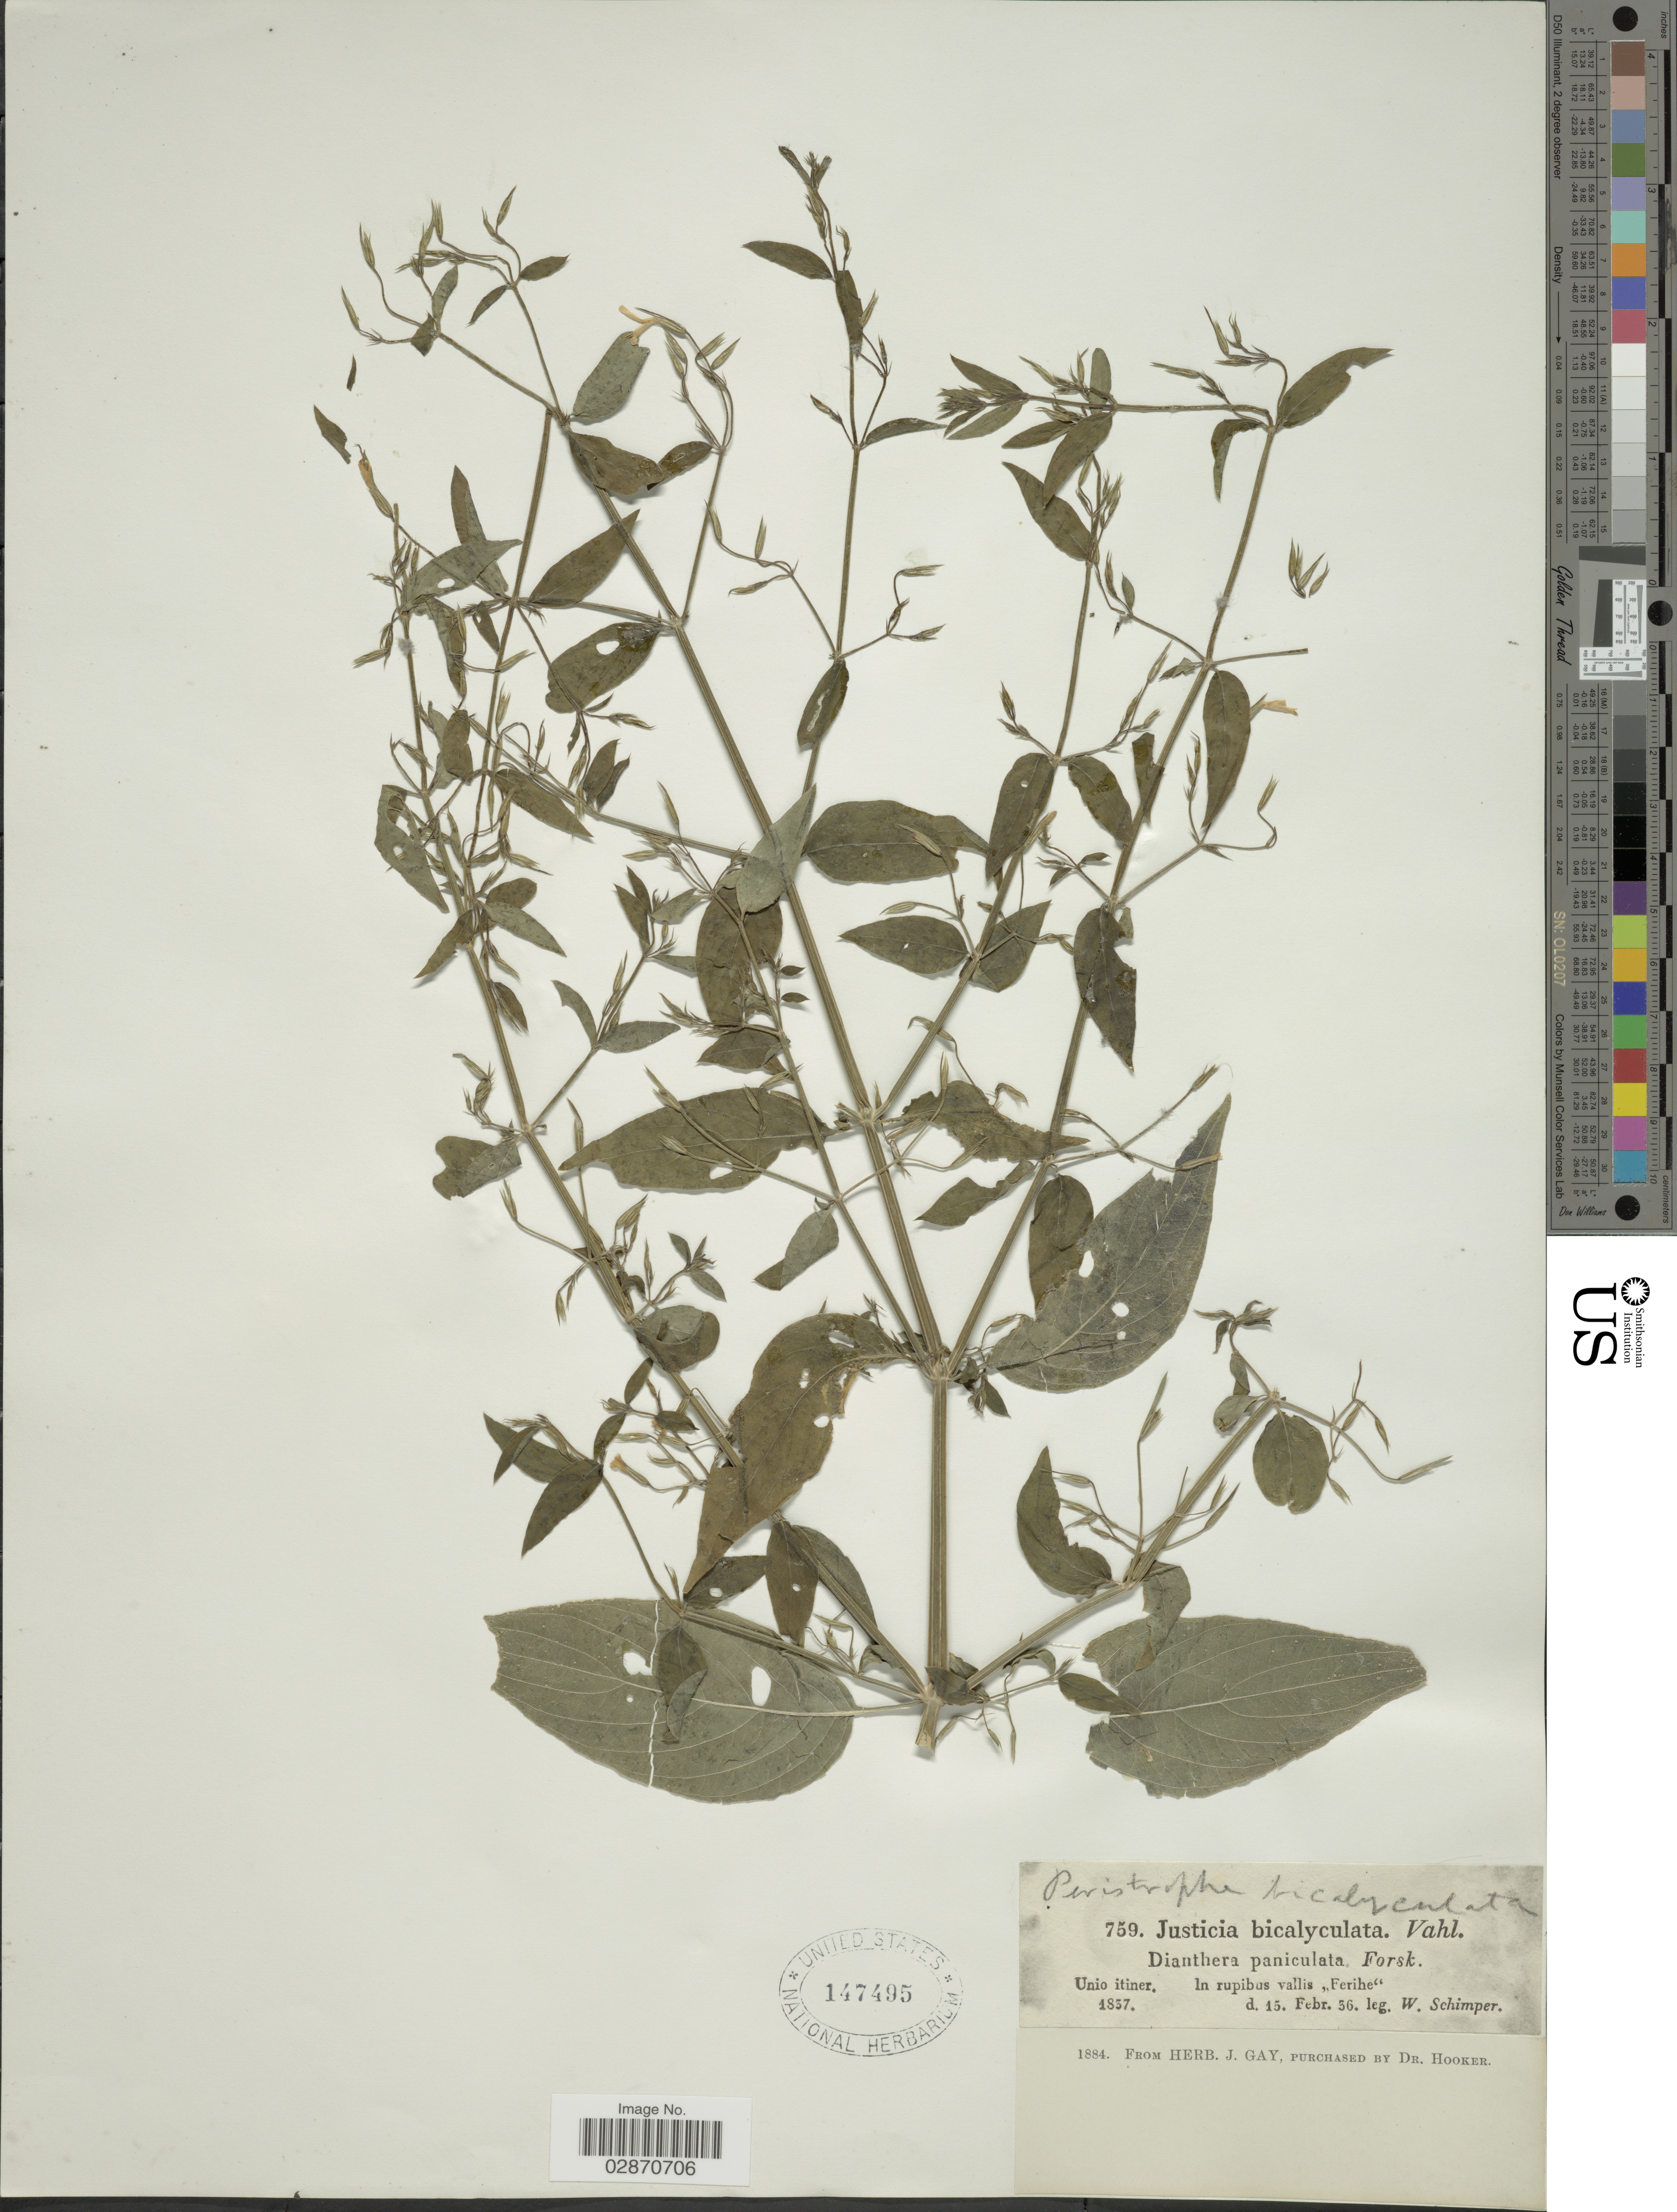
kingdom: Plantae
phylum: Tracheophyta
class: Magnoliopsida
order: Lamiales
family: Acanthaceae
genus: Peristrophe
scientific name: Peristrophe paniculata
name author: (Forssk.) Brummitt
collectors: W. Schimper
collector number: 759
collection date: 1836-02-15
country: Saudi Arabia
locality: In rupibus vallis "Ferihe".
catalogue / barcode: US 147495